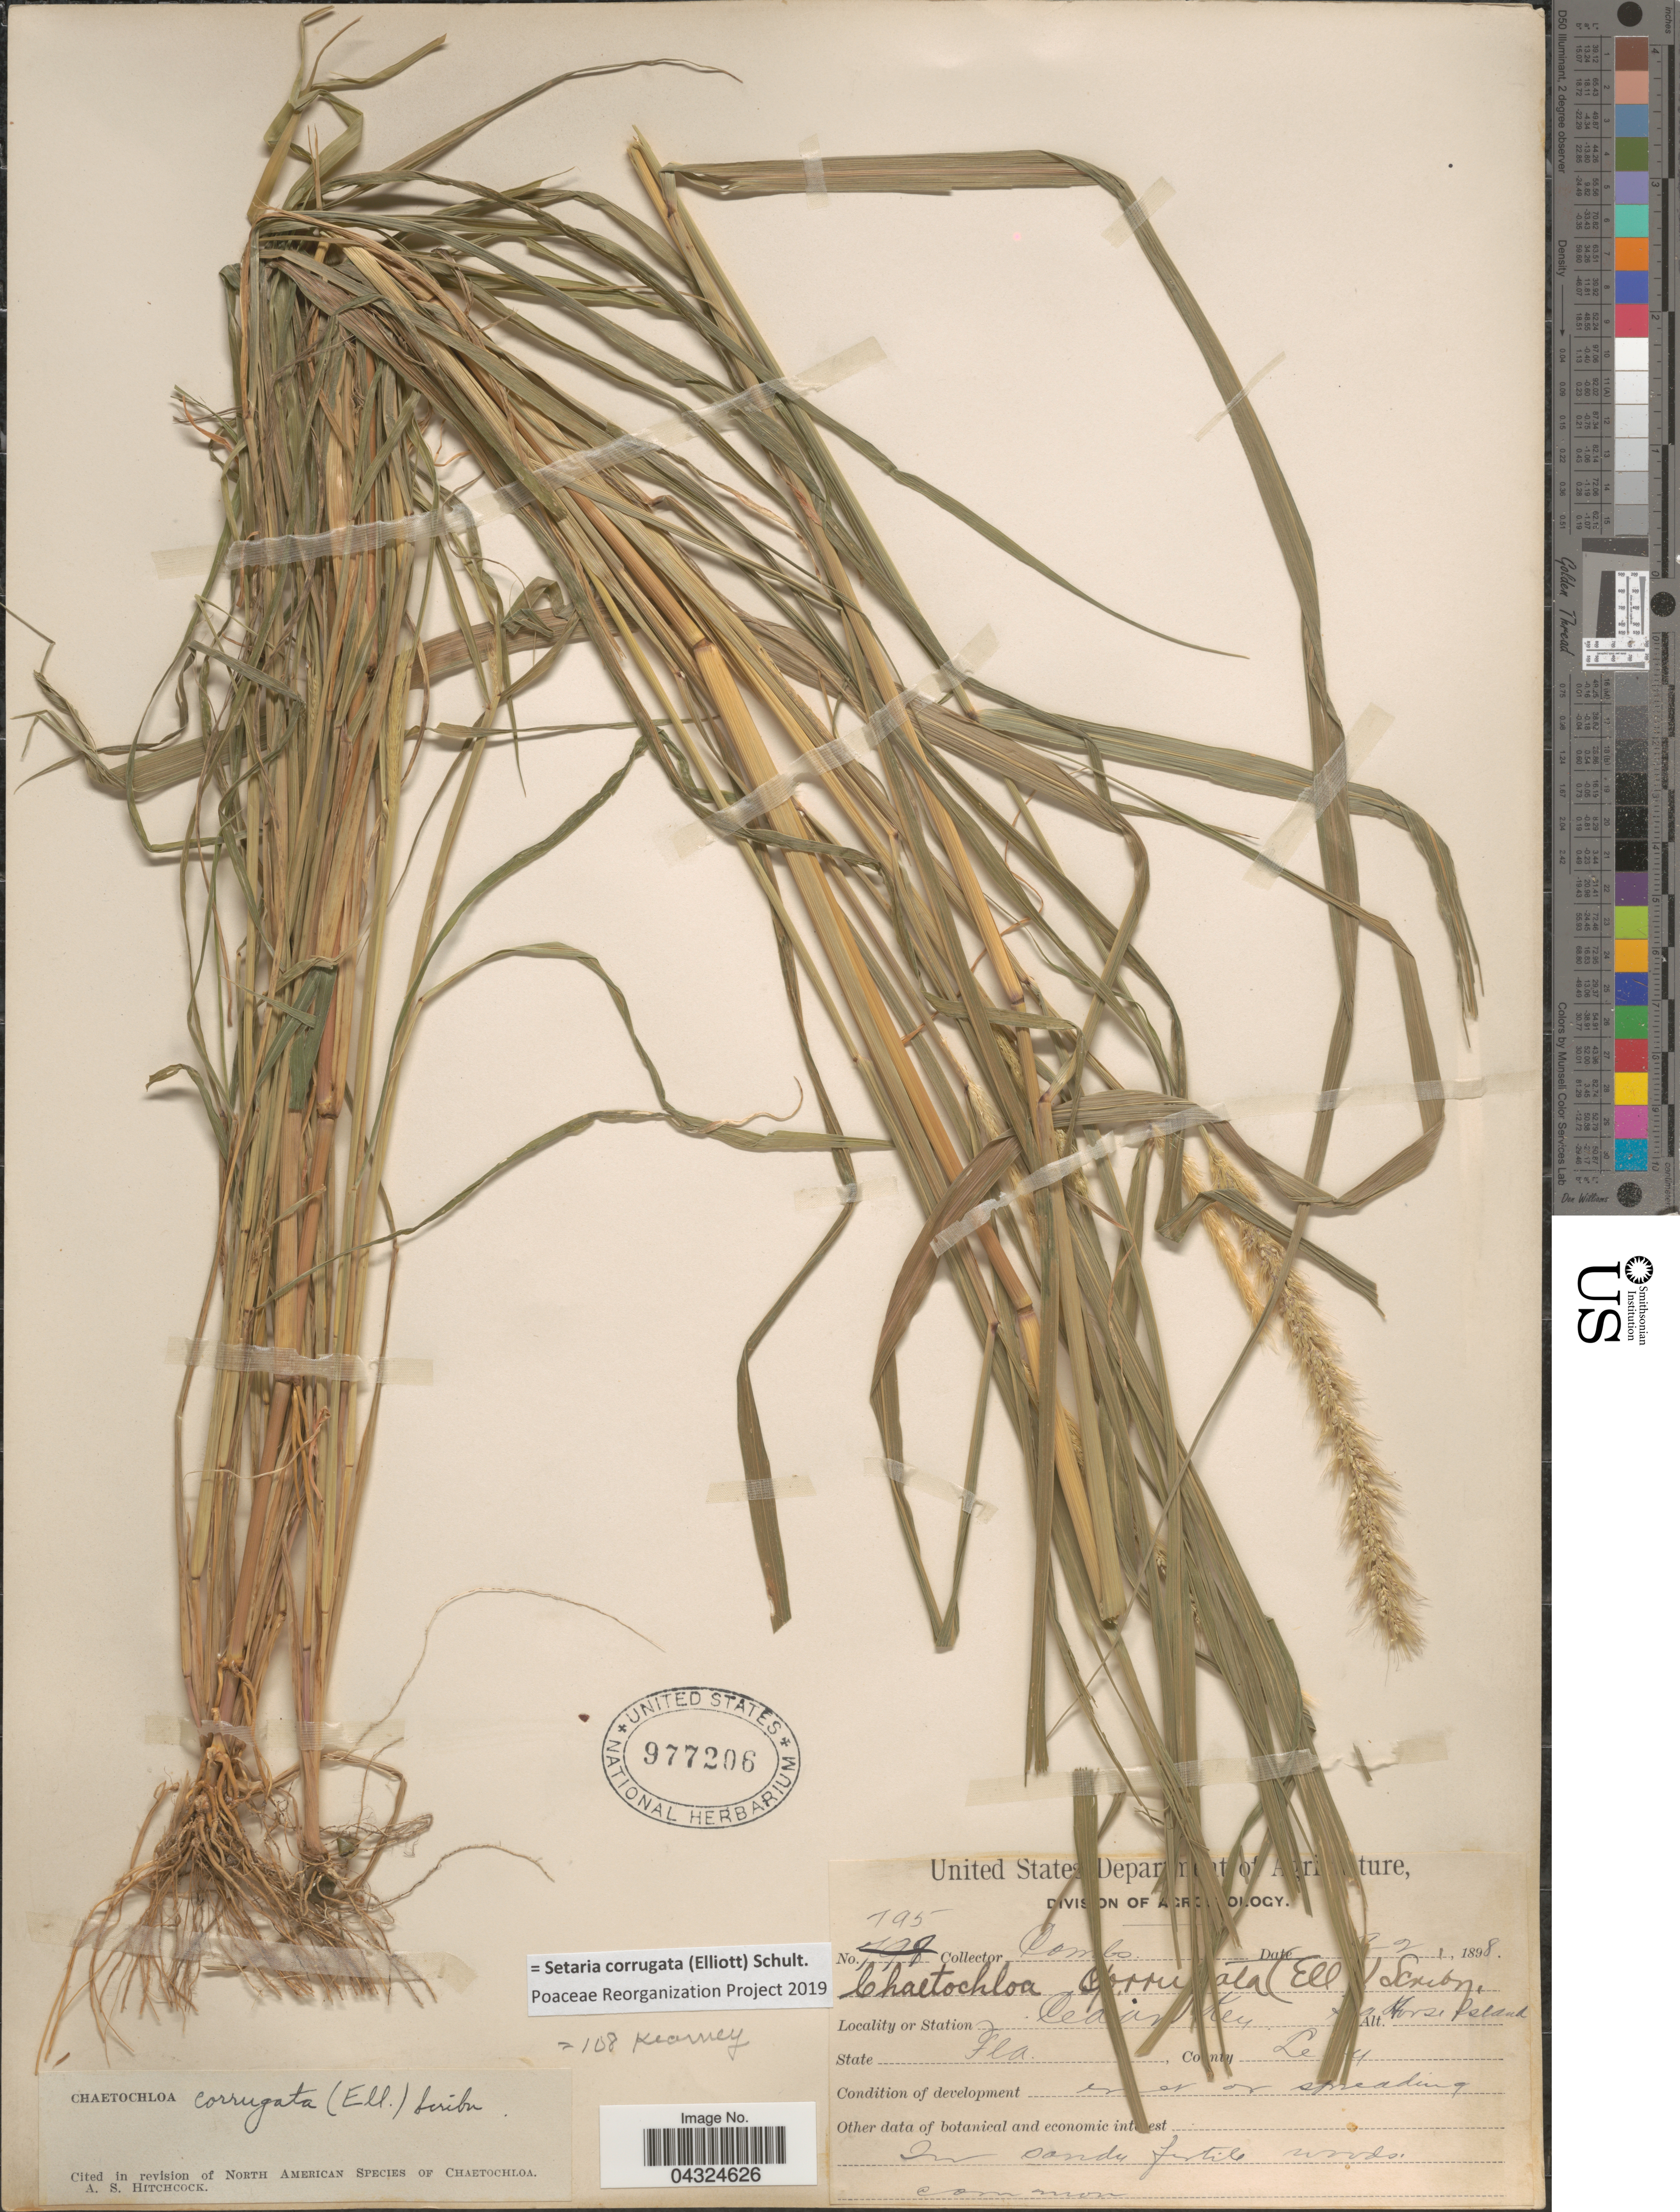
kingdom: Plantae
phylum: Tracheophyta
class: Liliopsida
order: Poales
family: Poaceae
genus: Setaria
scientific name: Setaria corrugata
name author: (Elliott) Schult.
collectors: -. Combs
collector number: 795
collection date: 1898-09-02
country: United States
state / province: Florida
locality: Station Cedar Key. Seahorse. Island. County Levy.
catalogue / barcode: US 977206